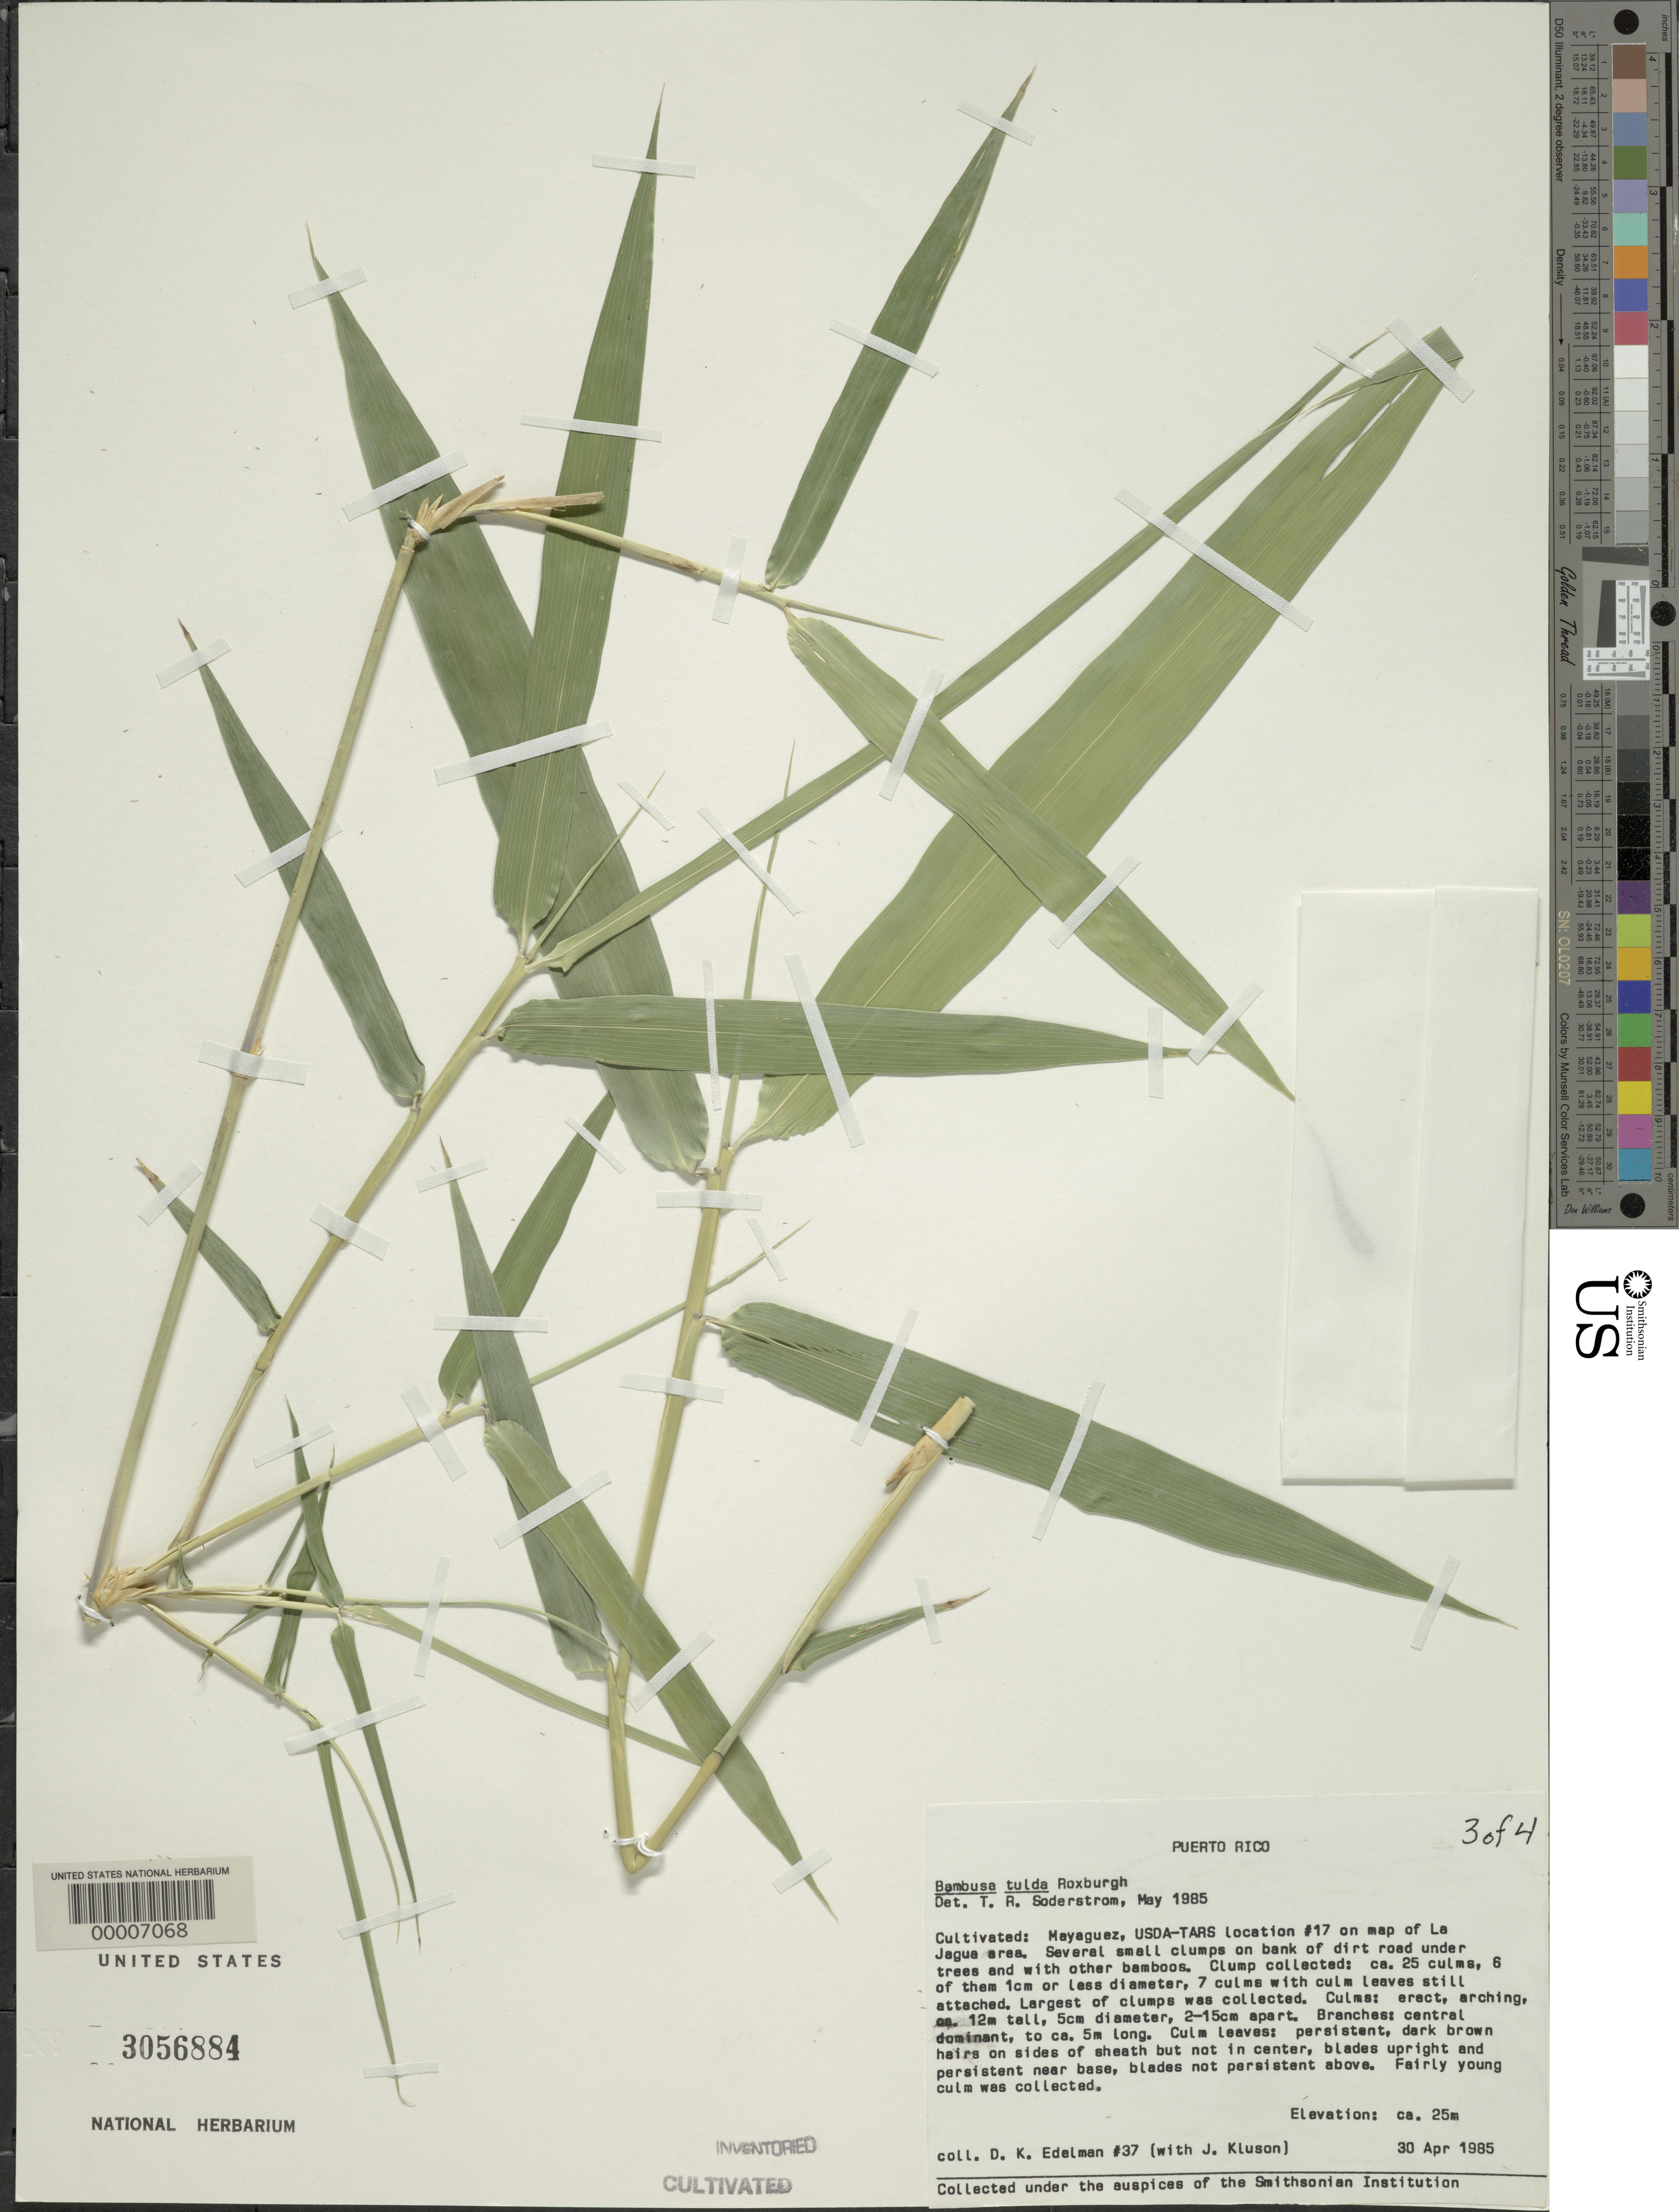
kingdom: Plantae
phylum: Tracheophyta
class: Liliopsida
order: Poales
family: Poaceae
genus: Bambusa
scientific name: Bambusa tulda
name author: Roxb.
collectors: D. Edelman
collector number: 37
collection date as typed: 30 Apr 1985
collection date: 1985-04-30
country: Puerto Rico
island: Greater Antilles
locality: Mayaguez, usda-tars, location #17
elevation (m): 25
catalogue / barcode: US 3056884